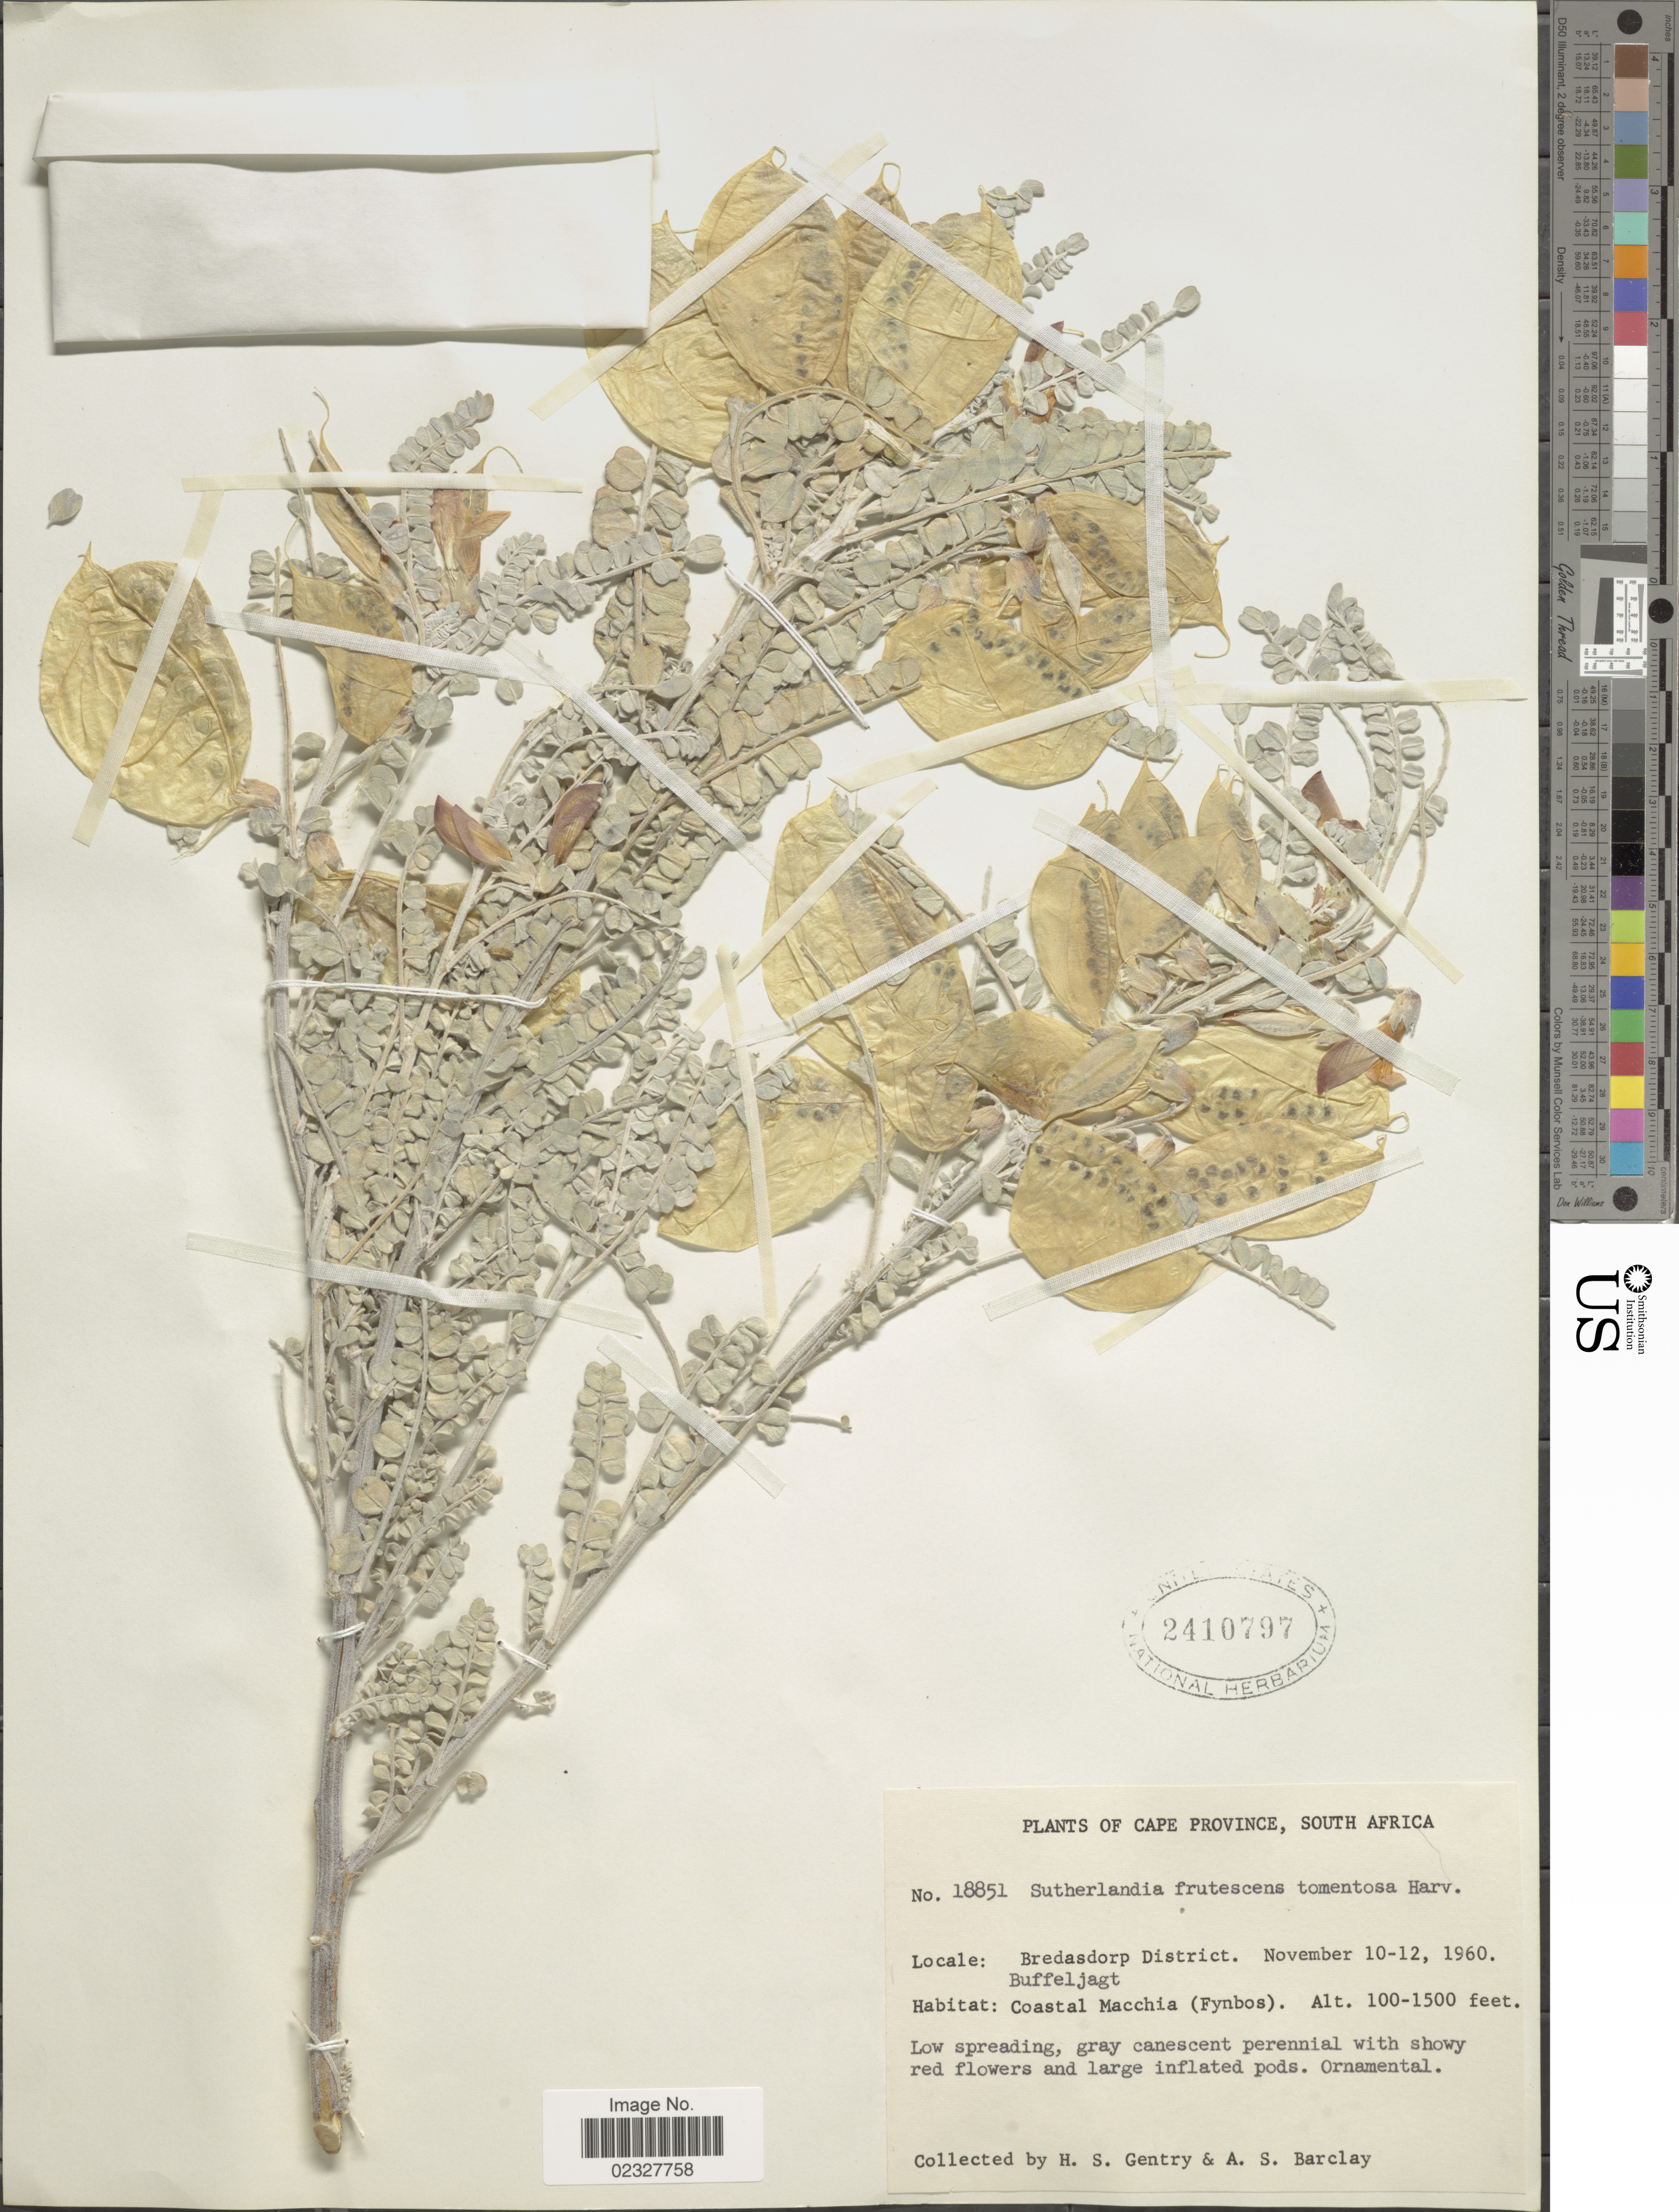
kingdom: Plantae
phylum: Tracheophyta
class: Magnoliopsida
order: Fabales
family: Fabaceae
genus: Sutherlandia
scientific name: Sutherlandia frutescens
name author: (L.) R. Br. ex W.T. Aiton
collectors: H. S. Gentry & A. S. Barclay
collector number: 18851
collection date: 1960-11-10/1960-11-12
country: South Africa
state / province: Western Cape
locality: Cape Province, South Africa. Bredasdorp District. Buffeljagt.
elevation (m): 30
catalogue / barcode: US 2410797